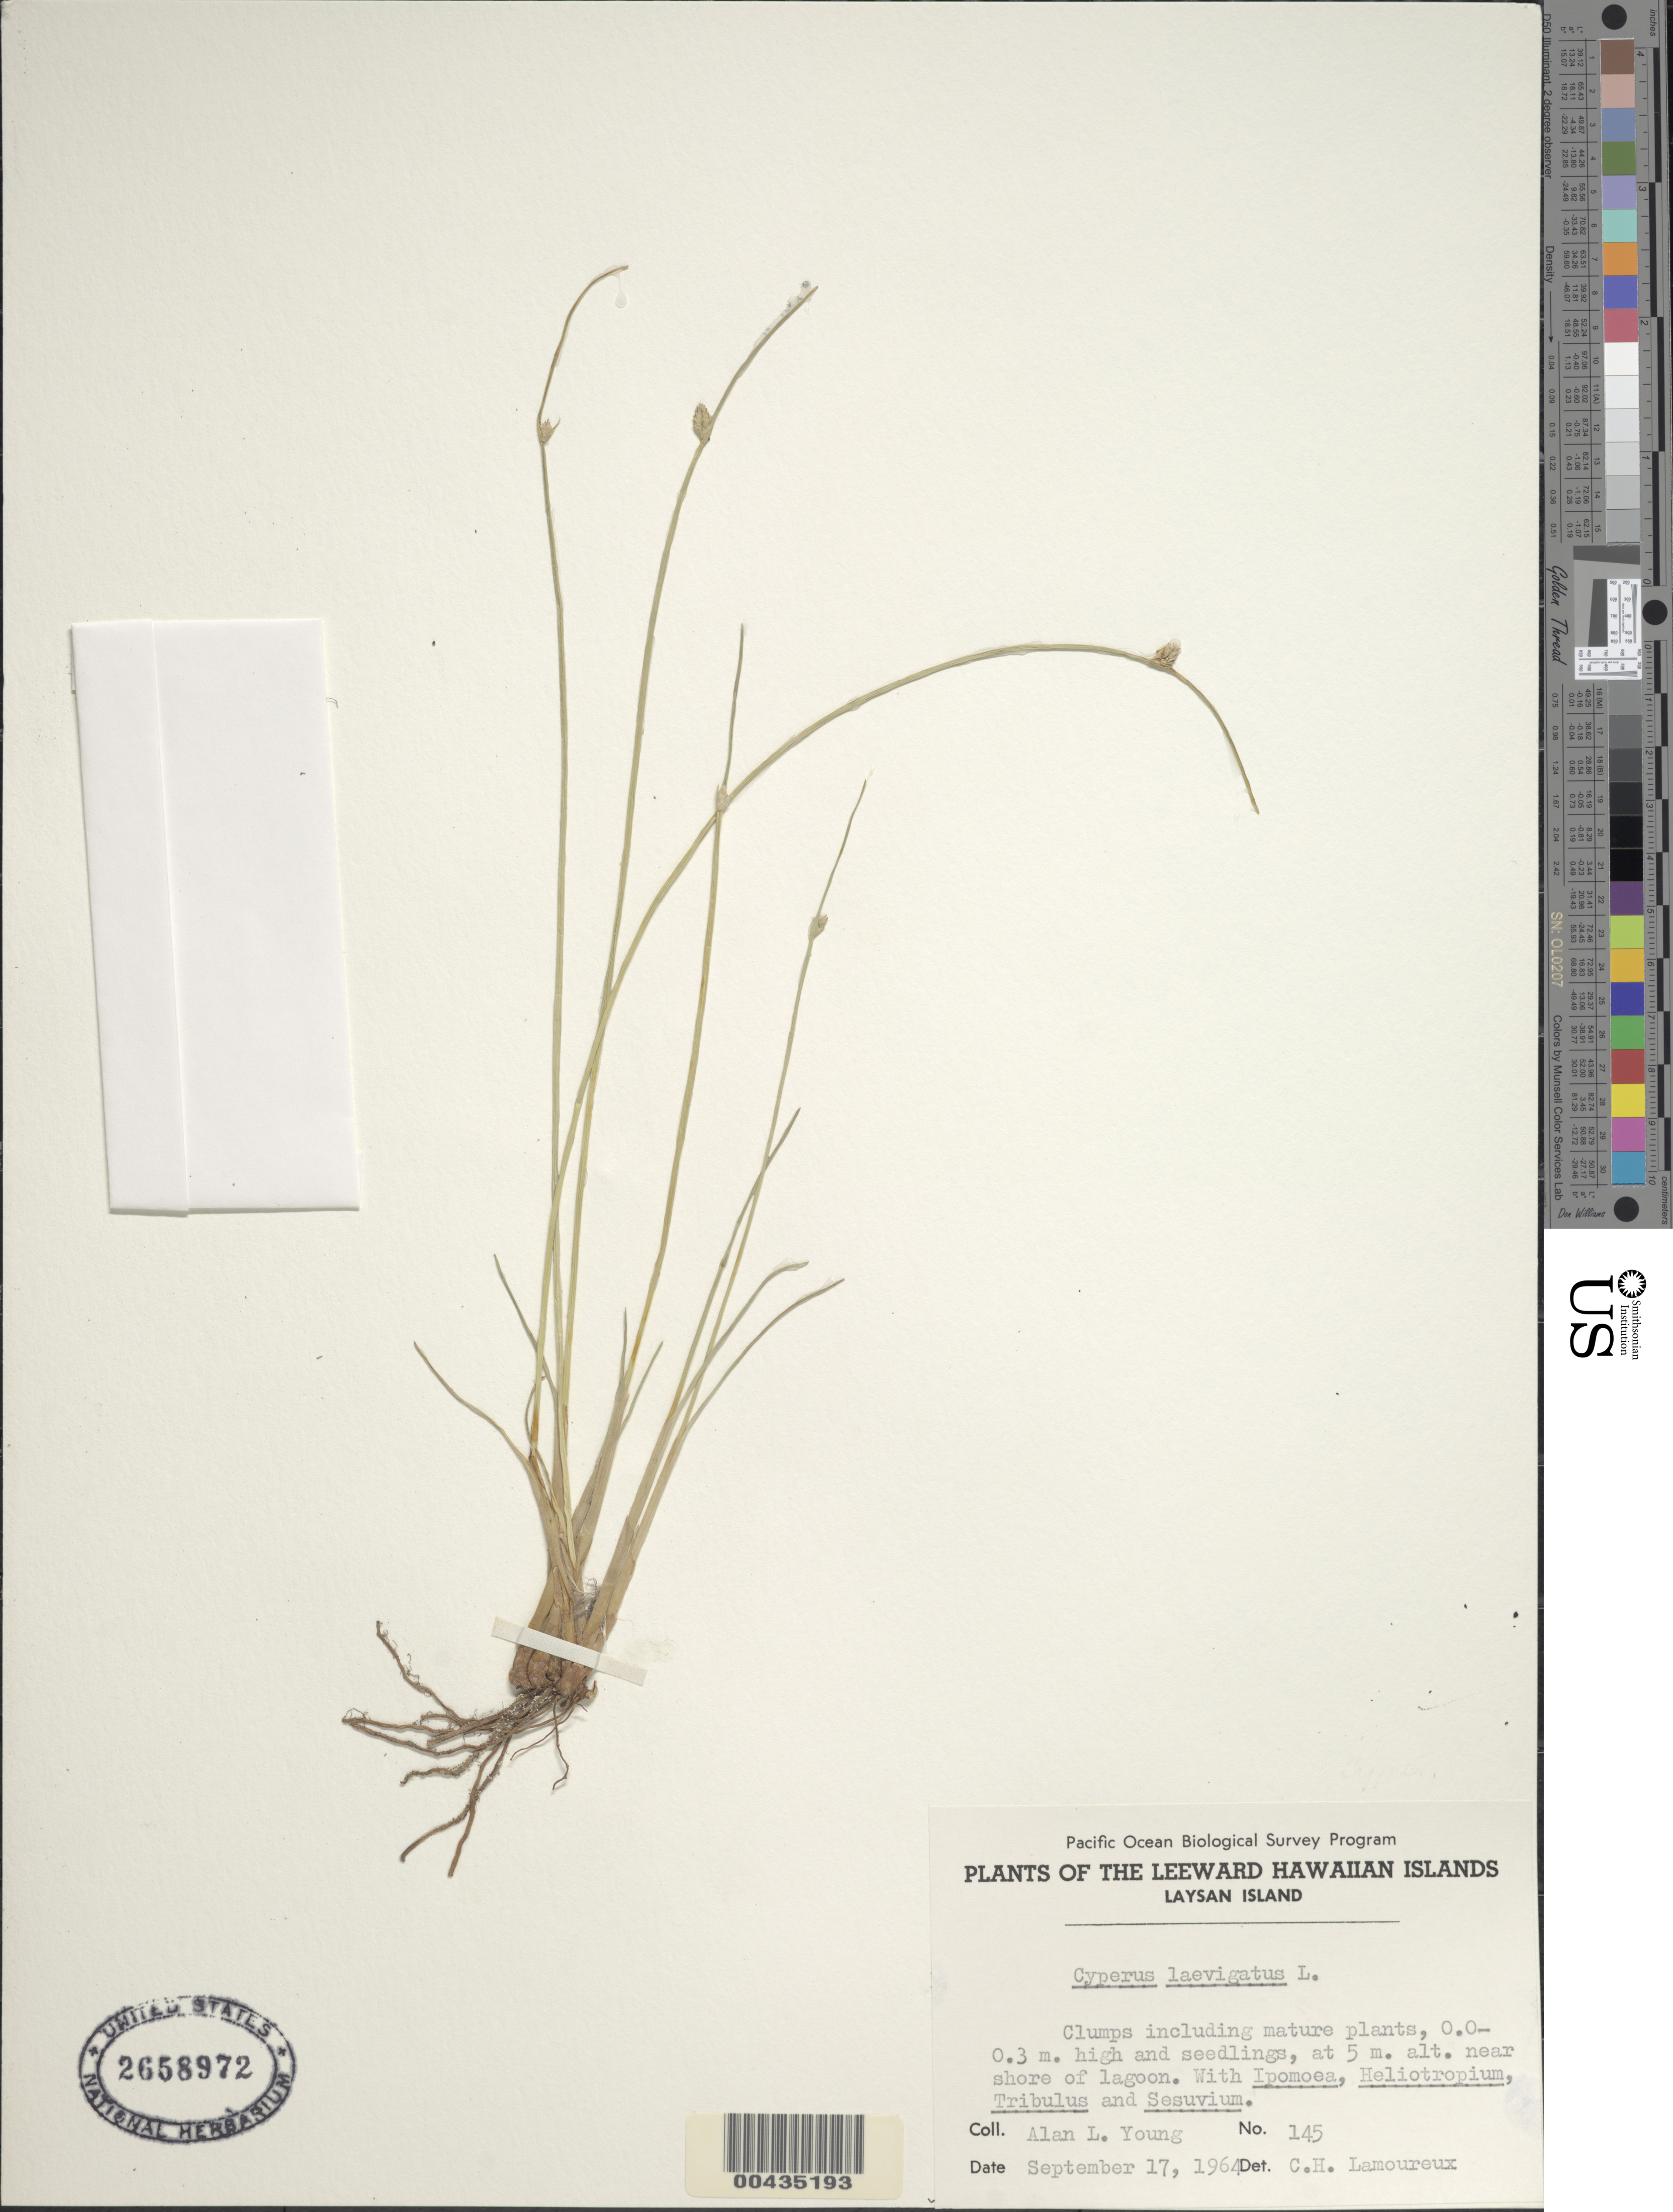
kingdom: Plantae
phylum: Tracheophyta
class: Liliopsida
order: Poales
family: Cyperaceae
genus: Cyperus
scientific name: Cyperus laevigatus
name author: L.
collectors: A. Young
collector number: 145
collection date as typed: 17 Sep 1964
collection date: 1964-09-17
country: United States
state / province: Hawaii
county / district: Honolulu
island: Laysan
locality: Laysan - near shore of lagoon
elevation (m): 5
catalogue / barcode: US 2658972